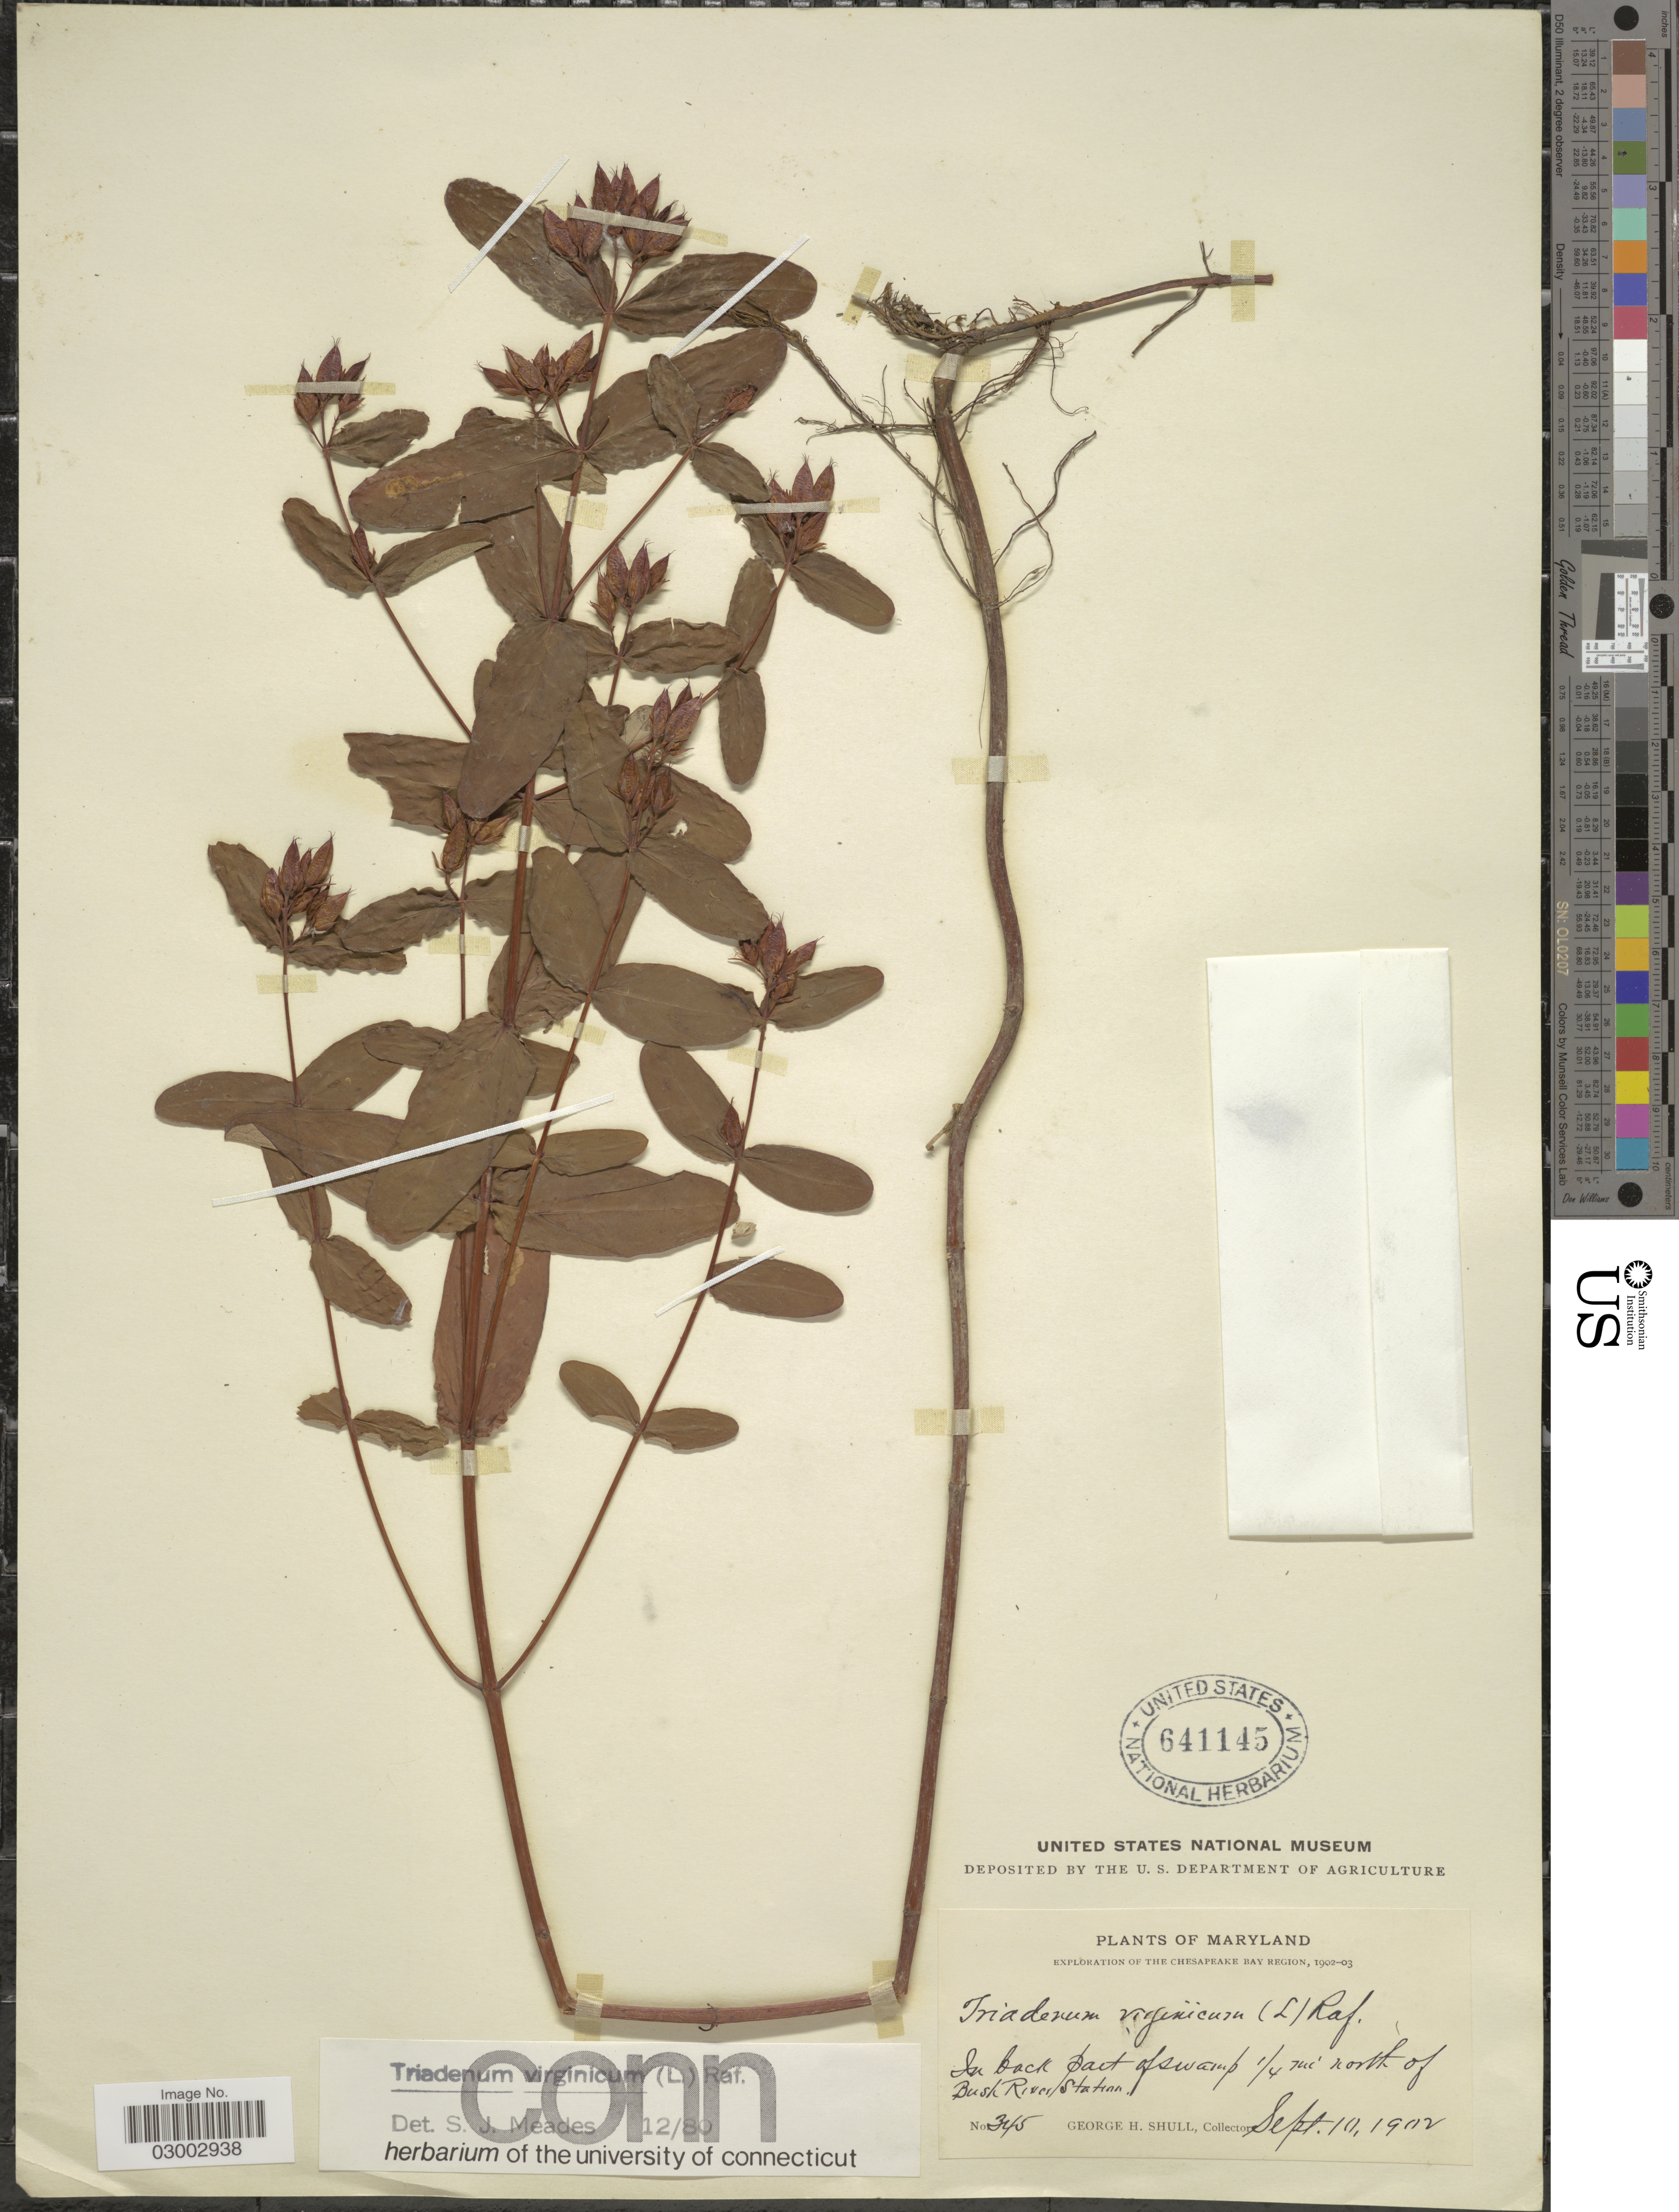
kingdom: Plantae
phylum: Tracheophyta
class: Magnoliopsida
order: Malpighiales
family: Hypericaceae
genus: Hypericum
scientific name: Hypericum virginicum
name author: L.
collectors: G. H. Shull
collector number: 345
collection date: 1902-09-10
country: United States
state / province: Maryland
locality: The Chesapeake Bay Region. In back part of swamp ¼ mi north of Bush River Station.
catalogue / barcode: US 641145